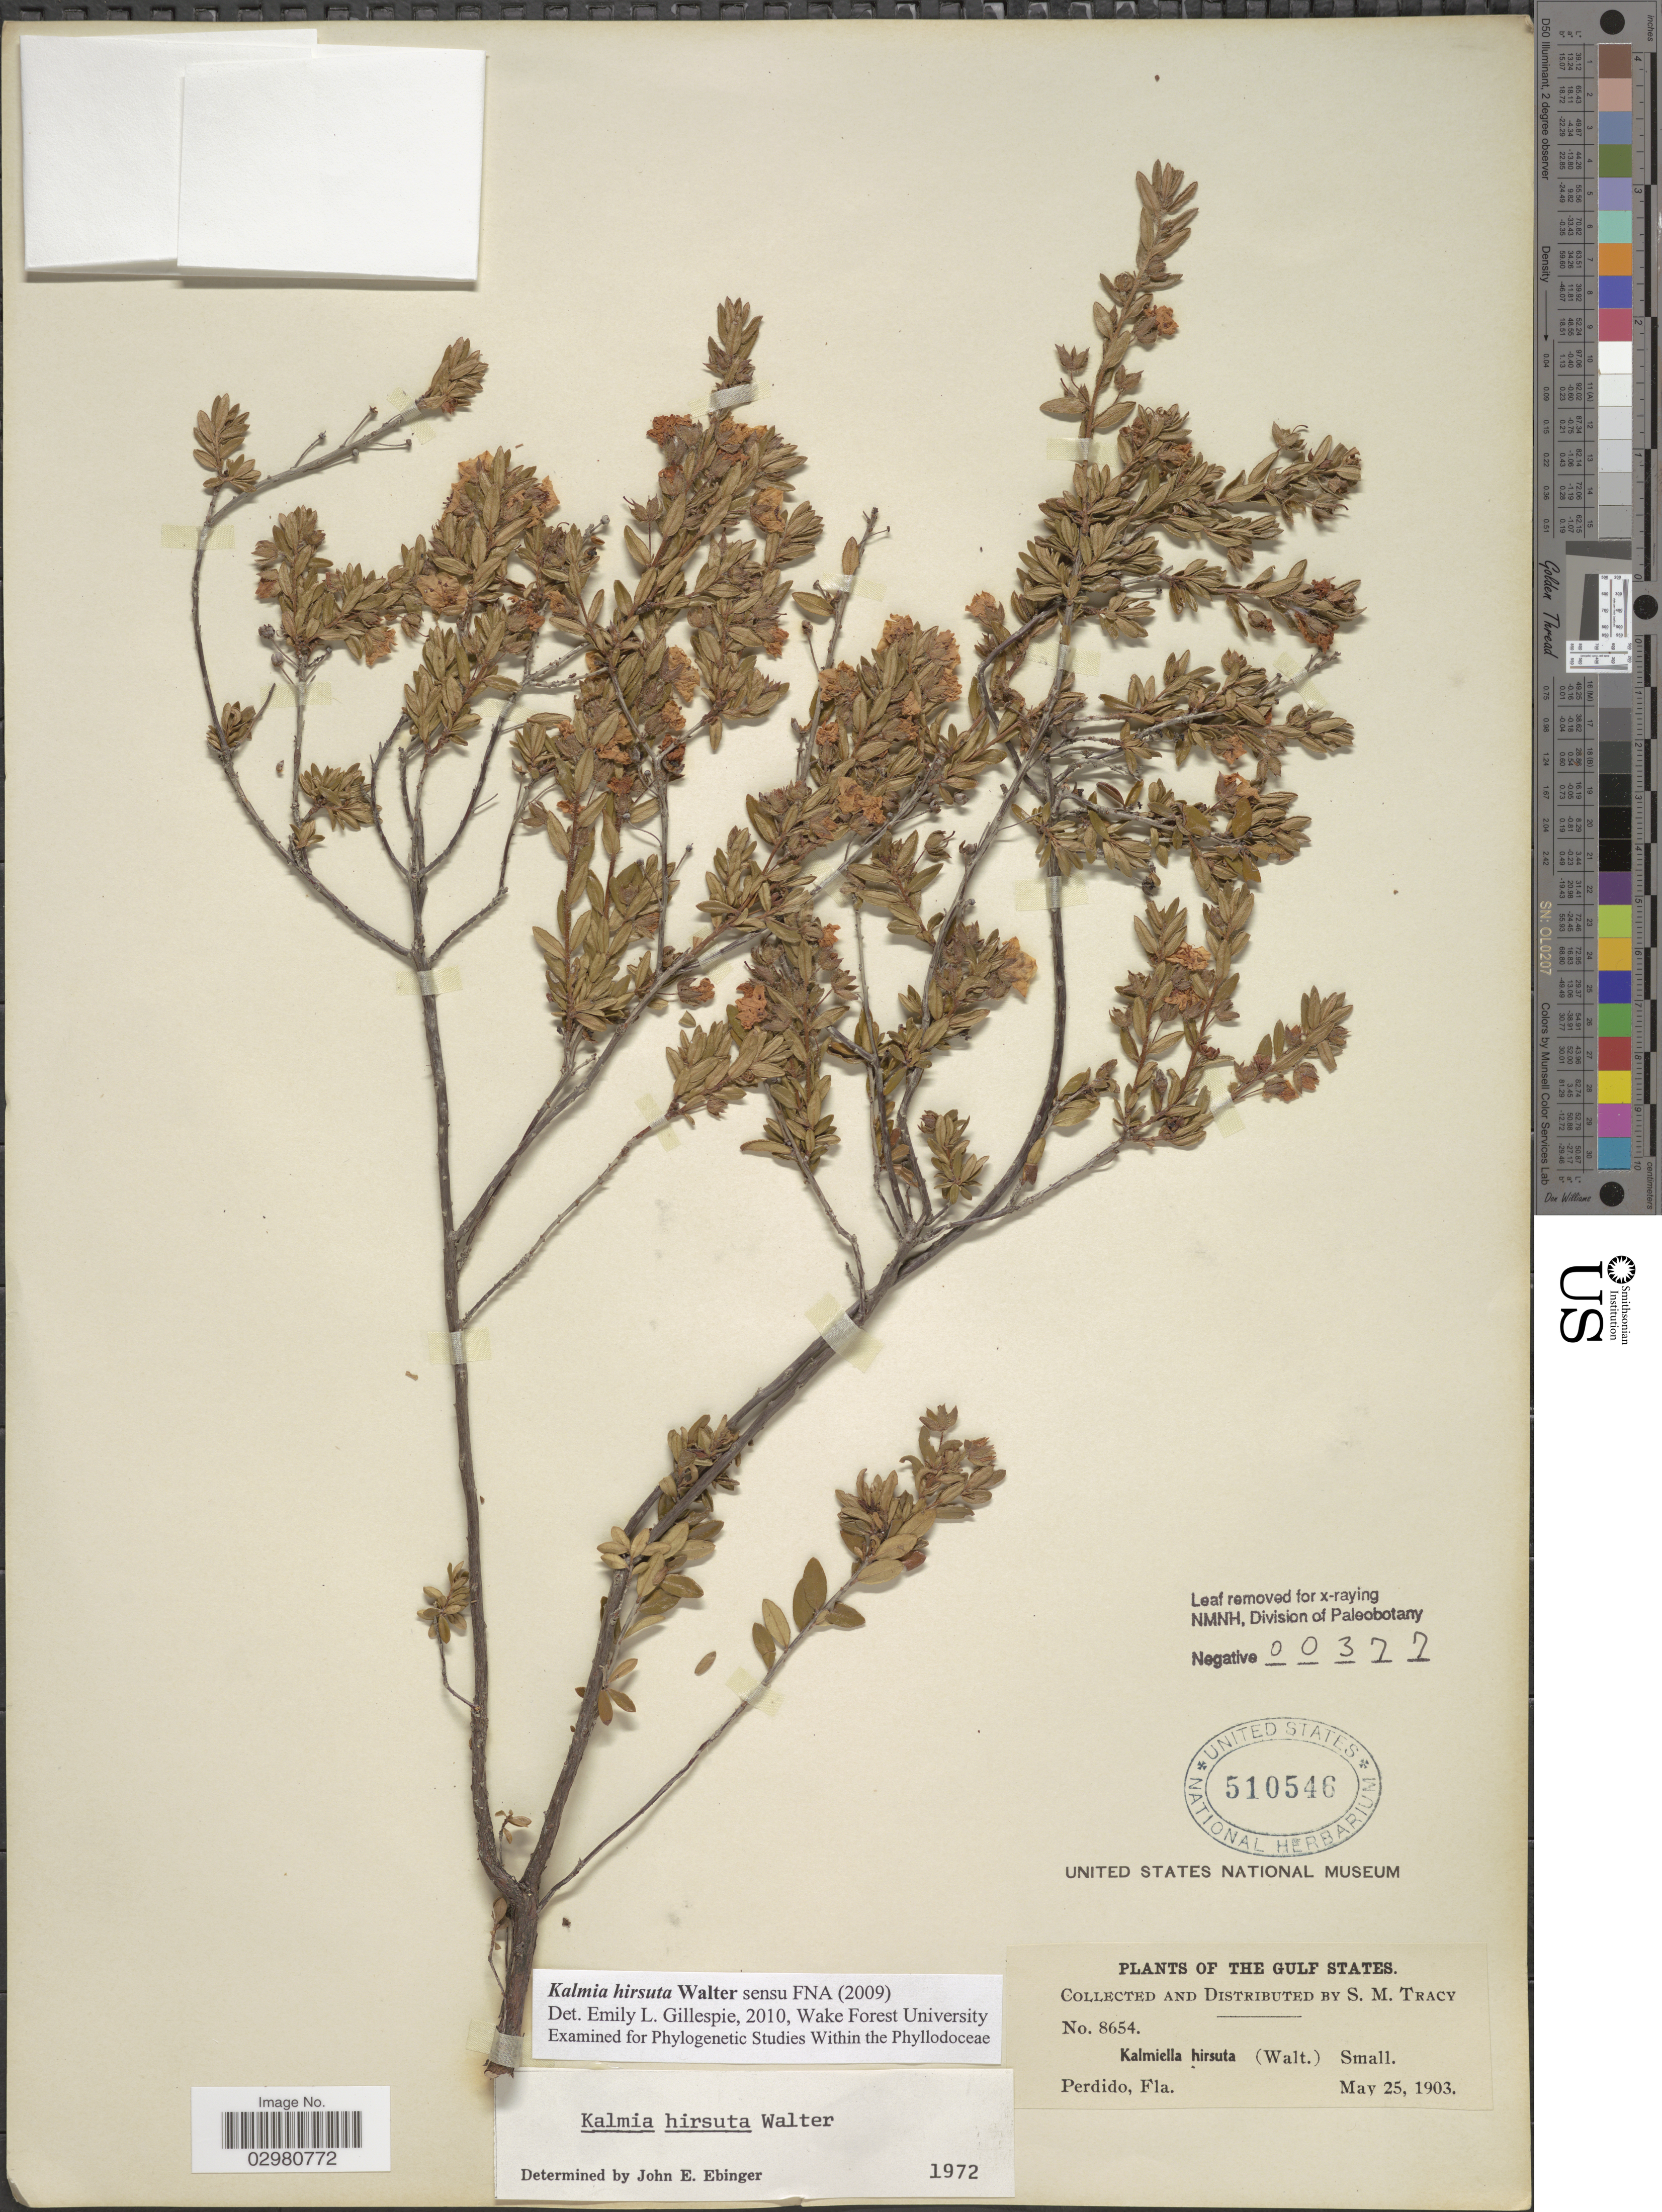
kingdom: Plantae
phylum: Tracheophyta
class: Magnoliopsida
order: Ericales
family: Ericaceae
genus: Kalmia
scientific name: Kalmia hirsuta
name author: Walter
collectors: S. M. Tracy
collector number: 8654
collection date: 1903-05-25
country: United States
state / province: Florida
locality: Gulf States. Perdido, Fla.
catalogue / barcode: US 510546